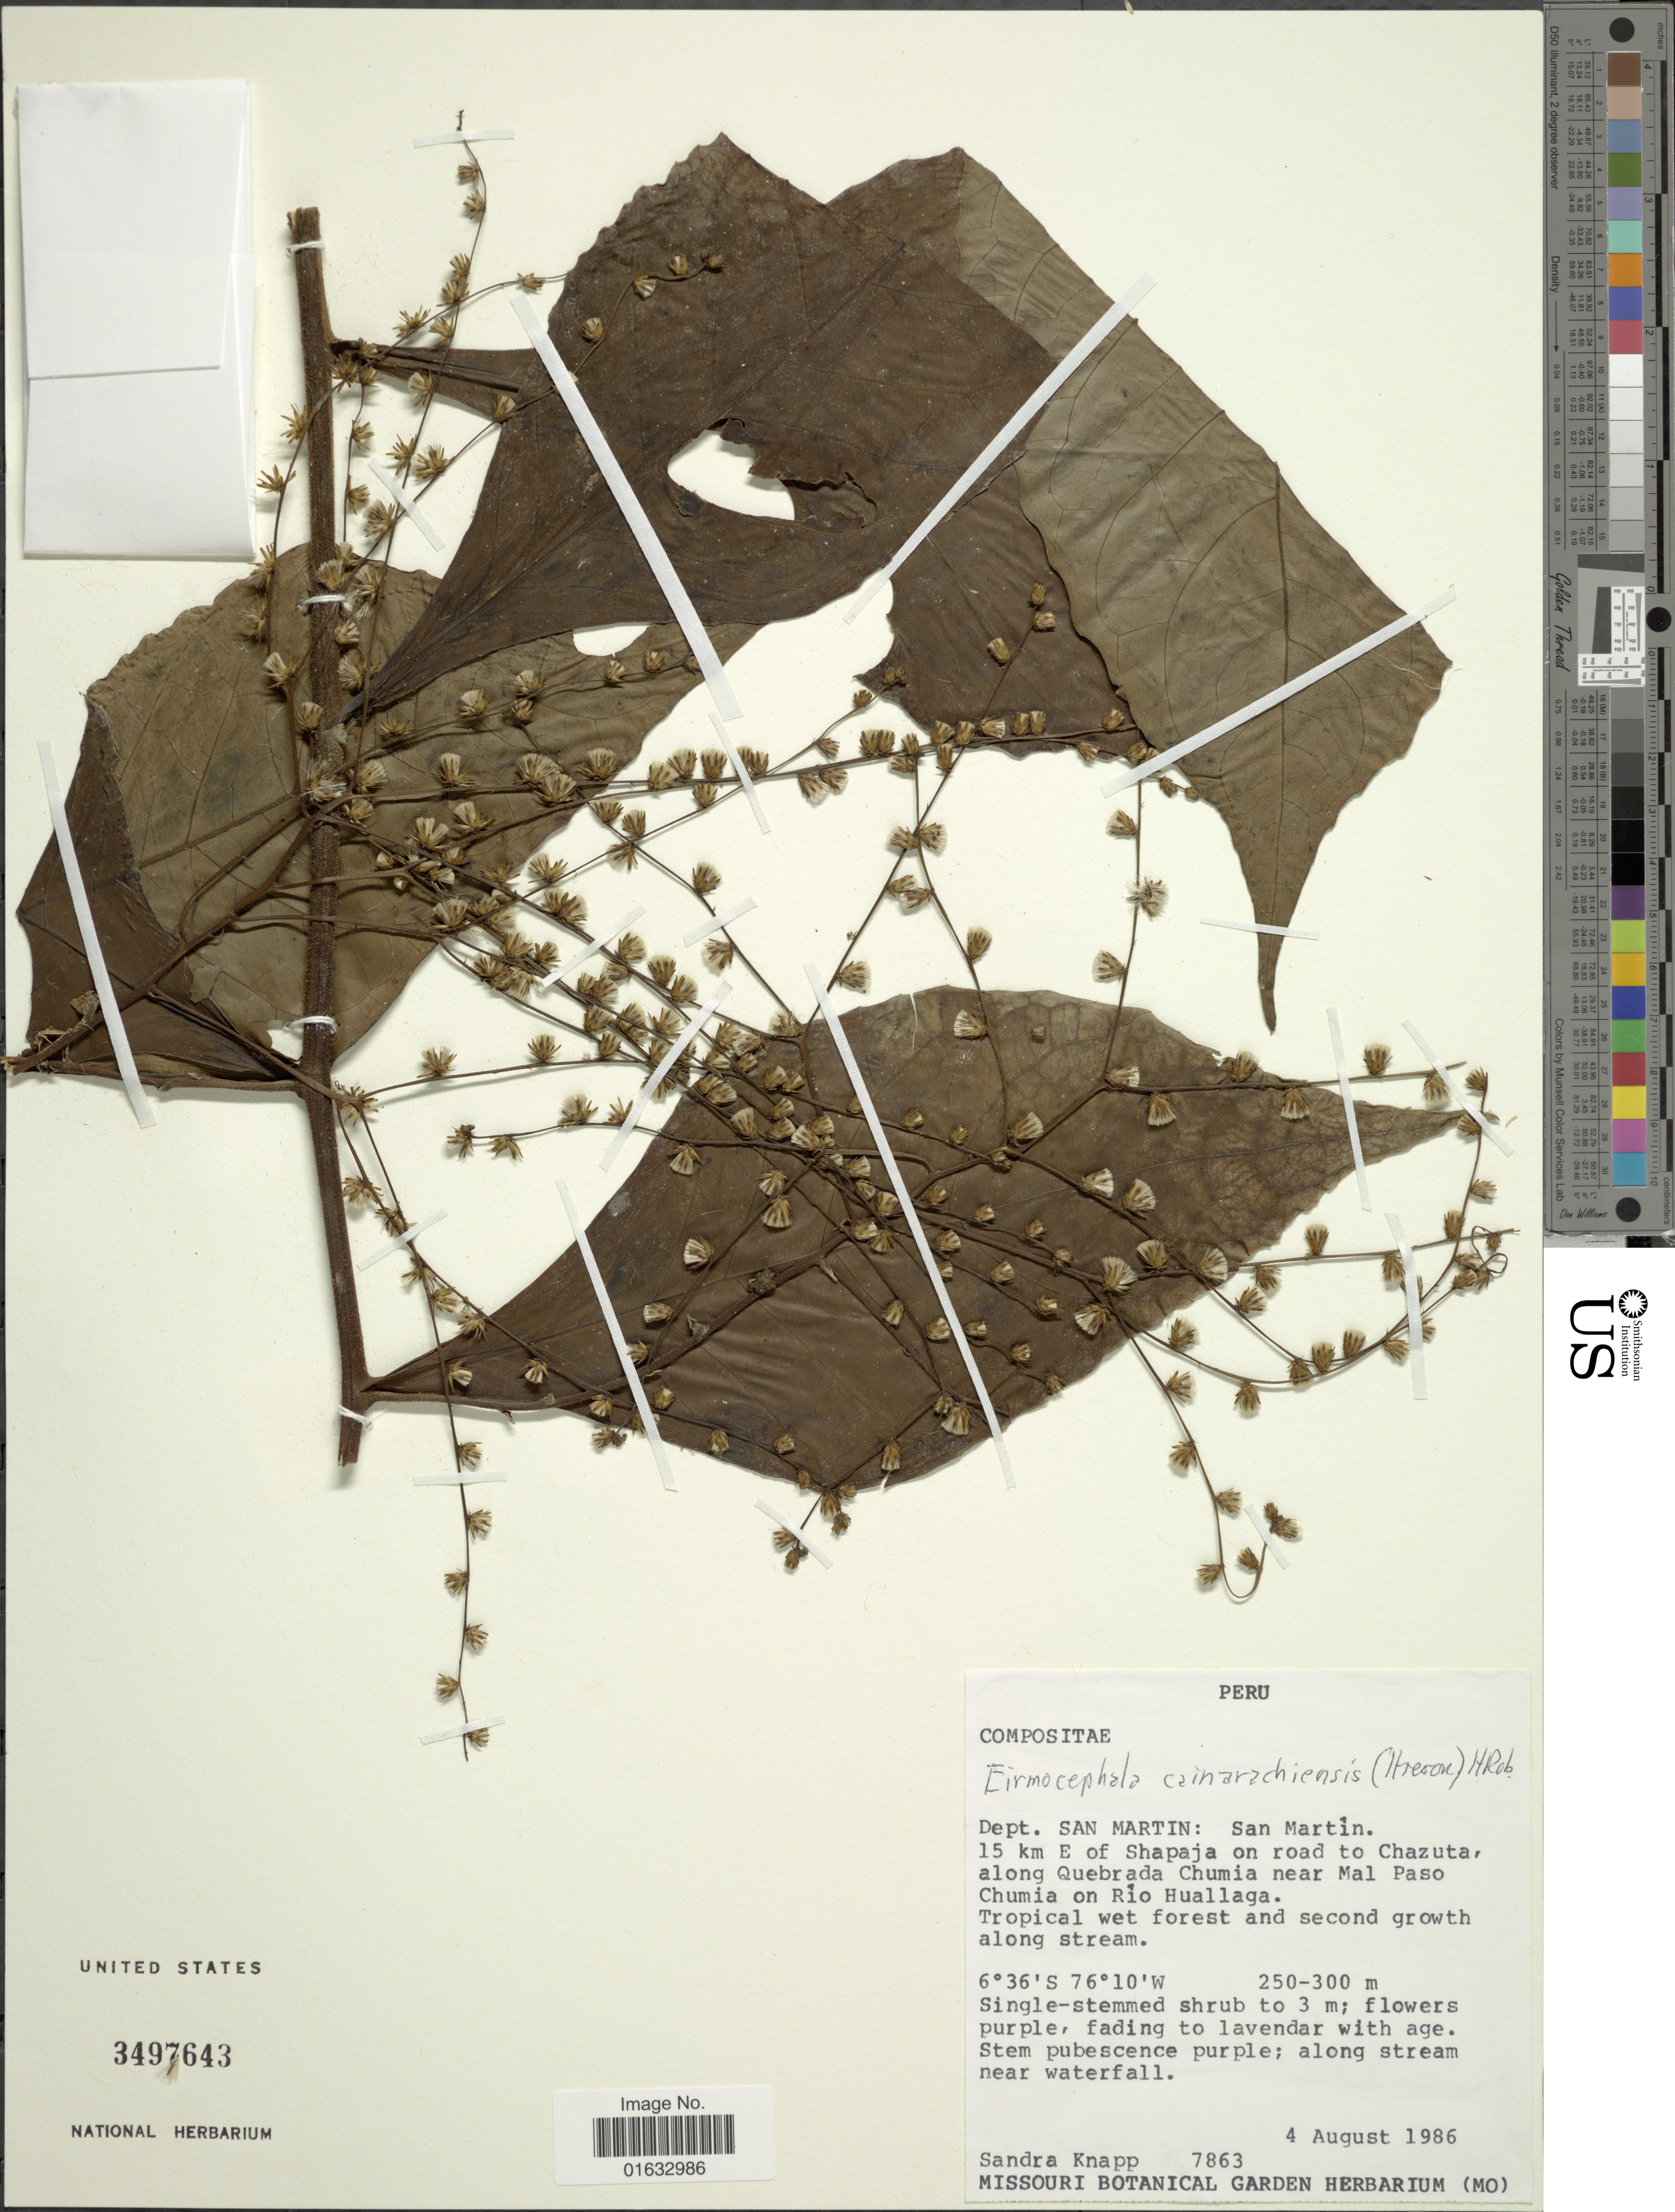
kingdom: Plantae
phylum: Tracheophyta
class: Magnoliopsida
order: Asterales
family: Asteraceae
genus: Eirmocephala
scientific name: Eirmocephala cainarachiensis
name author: (Hieron.) H. Rob.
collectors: S. Knapp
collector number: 7863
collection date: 1986-08-04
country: Peru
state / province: San Martín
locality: Peru, Dept. San Martin: San Martin. 15 km E of Shapaja on road to Chazuta, along Quebrada Chumia near Mala Paso Chumia on Río Huallaga.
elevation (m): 250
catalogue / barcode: US 3497643